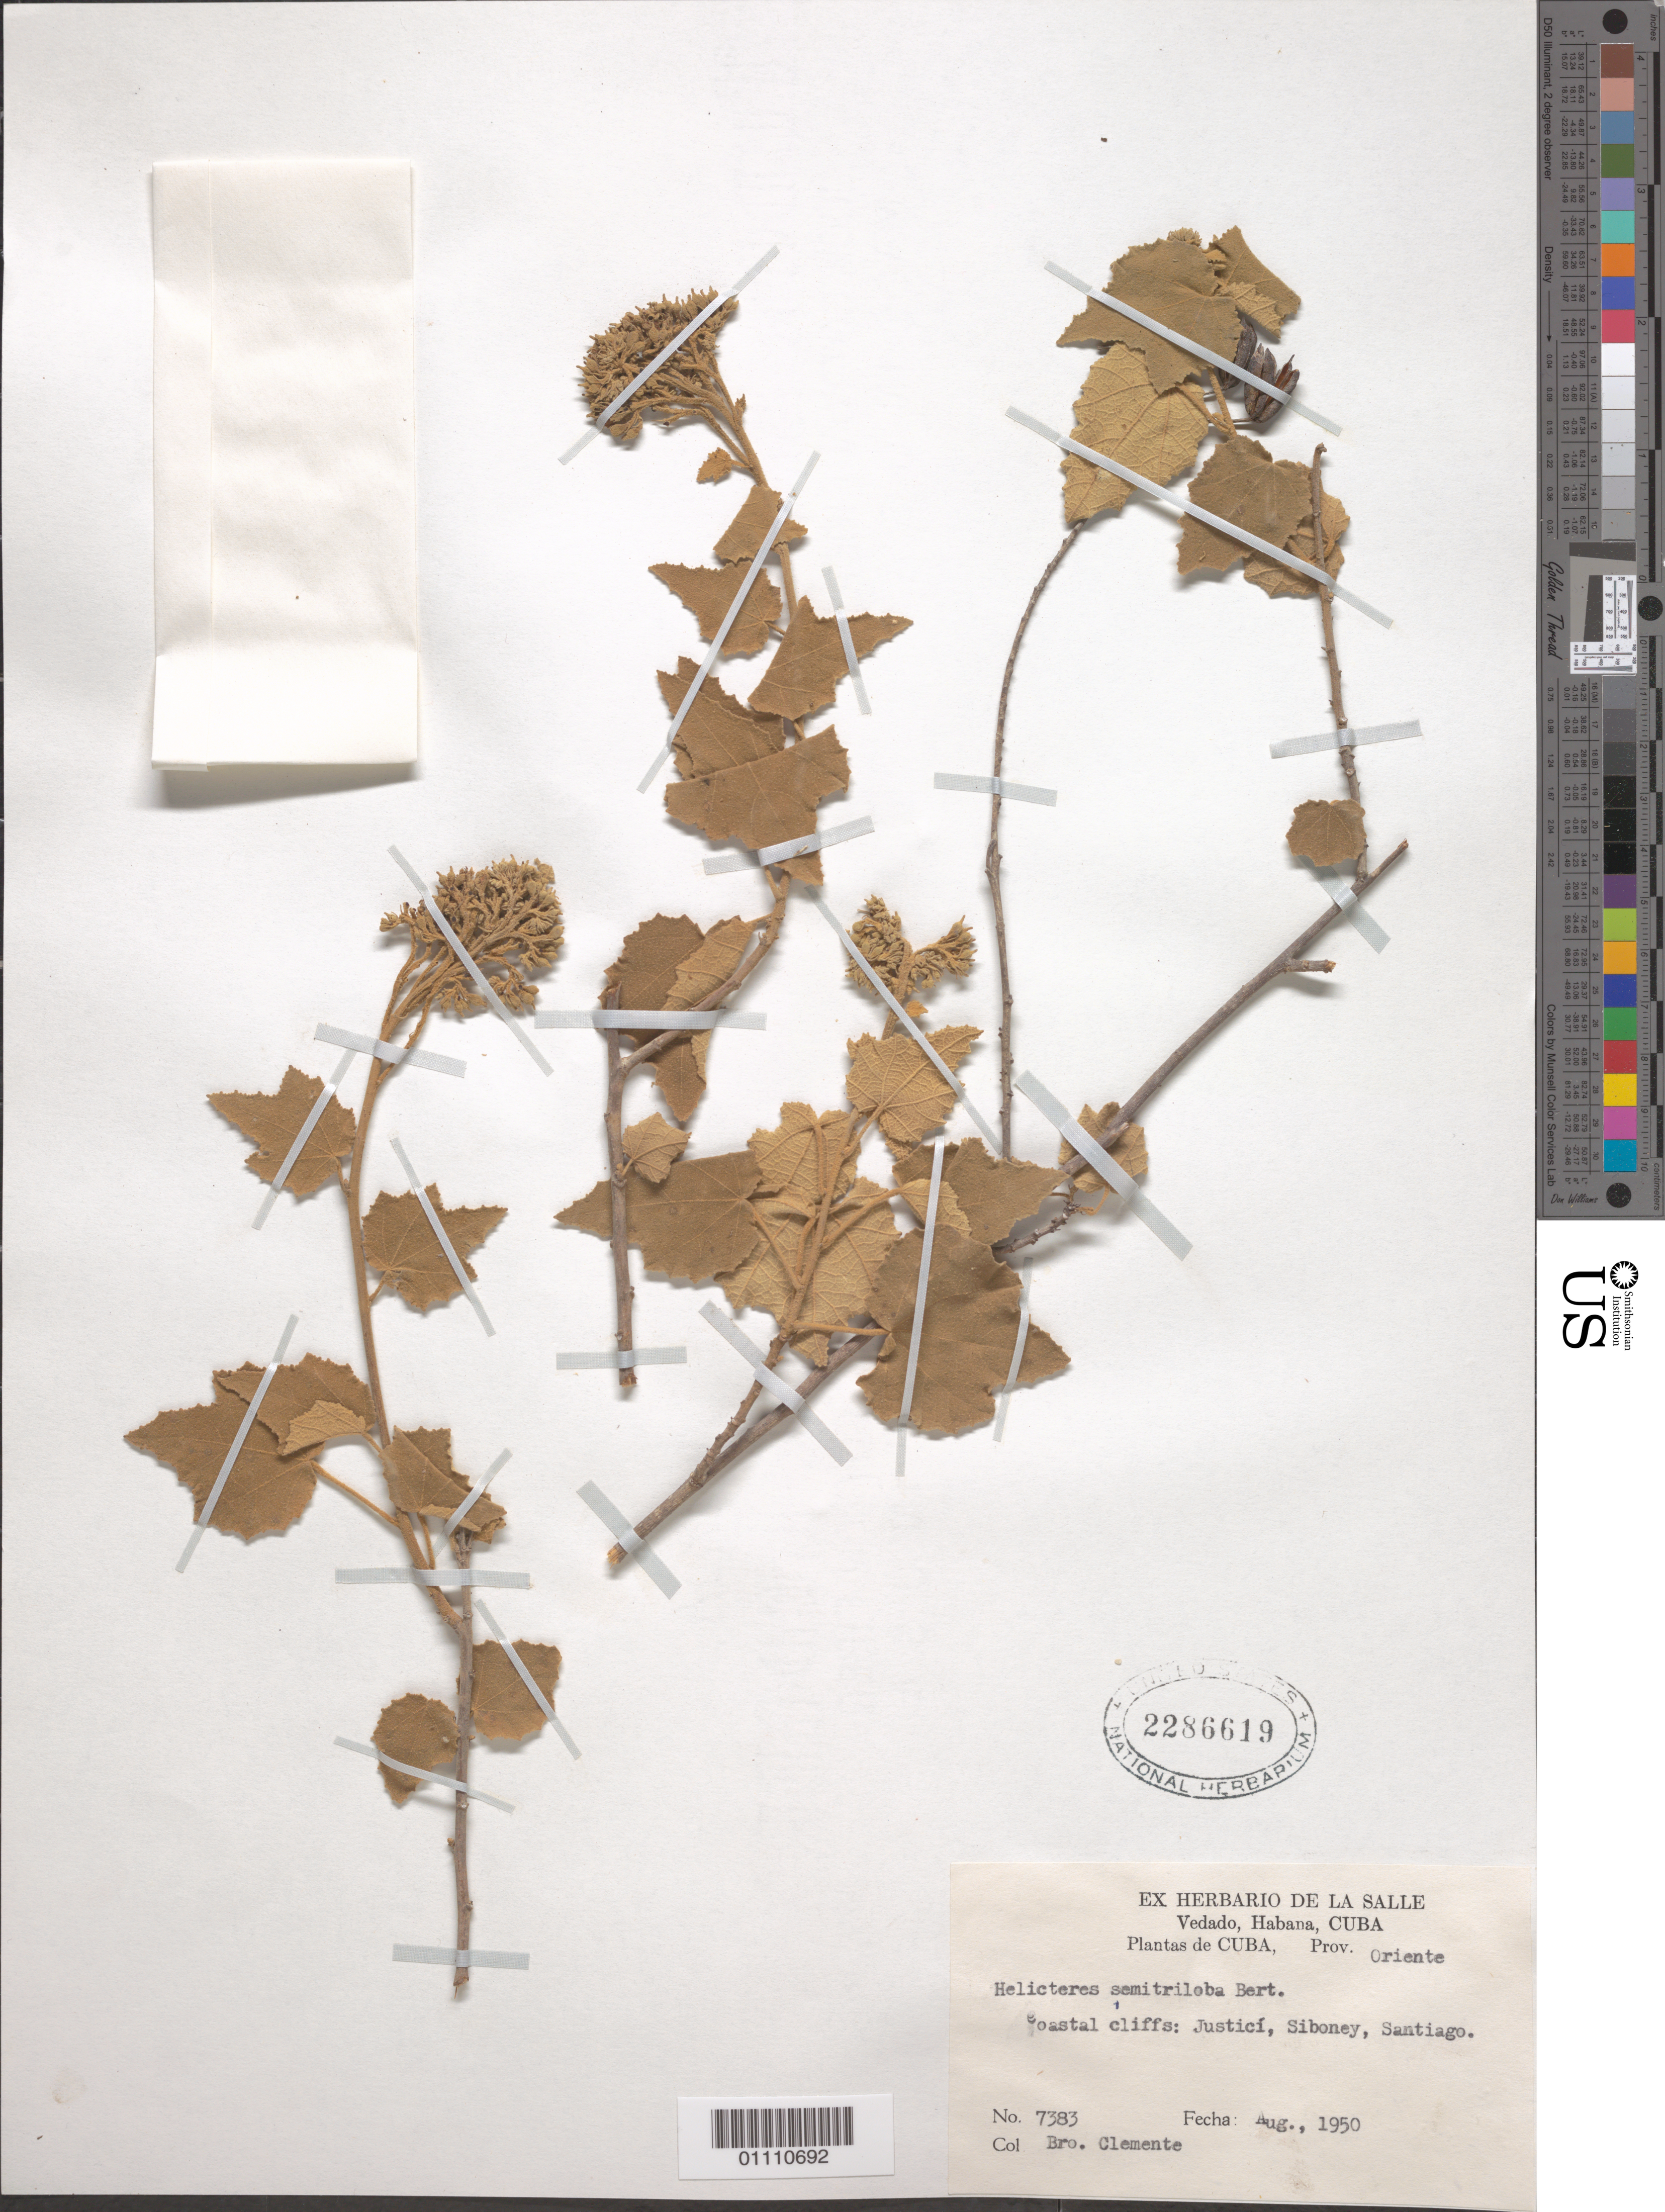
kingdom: Plantae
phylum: Tracheophyta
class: Magnoliopsida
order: Malvales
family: Malvaceae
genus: Helicteres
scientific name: Helicteres semitriloba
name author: Bertero ex DC.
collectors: Bro. Clemente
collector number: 7383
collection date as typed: Aug 1950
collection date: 1950-08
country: Cuba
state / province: Santiago de Cuba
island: Cuba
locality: Coastal cliffs: Justicí, Siboney, Santiago, Prov Oriente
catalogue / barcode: US 2286619